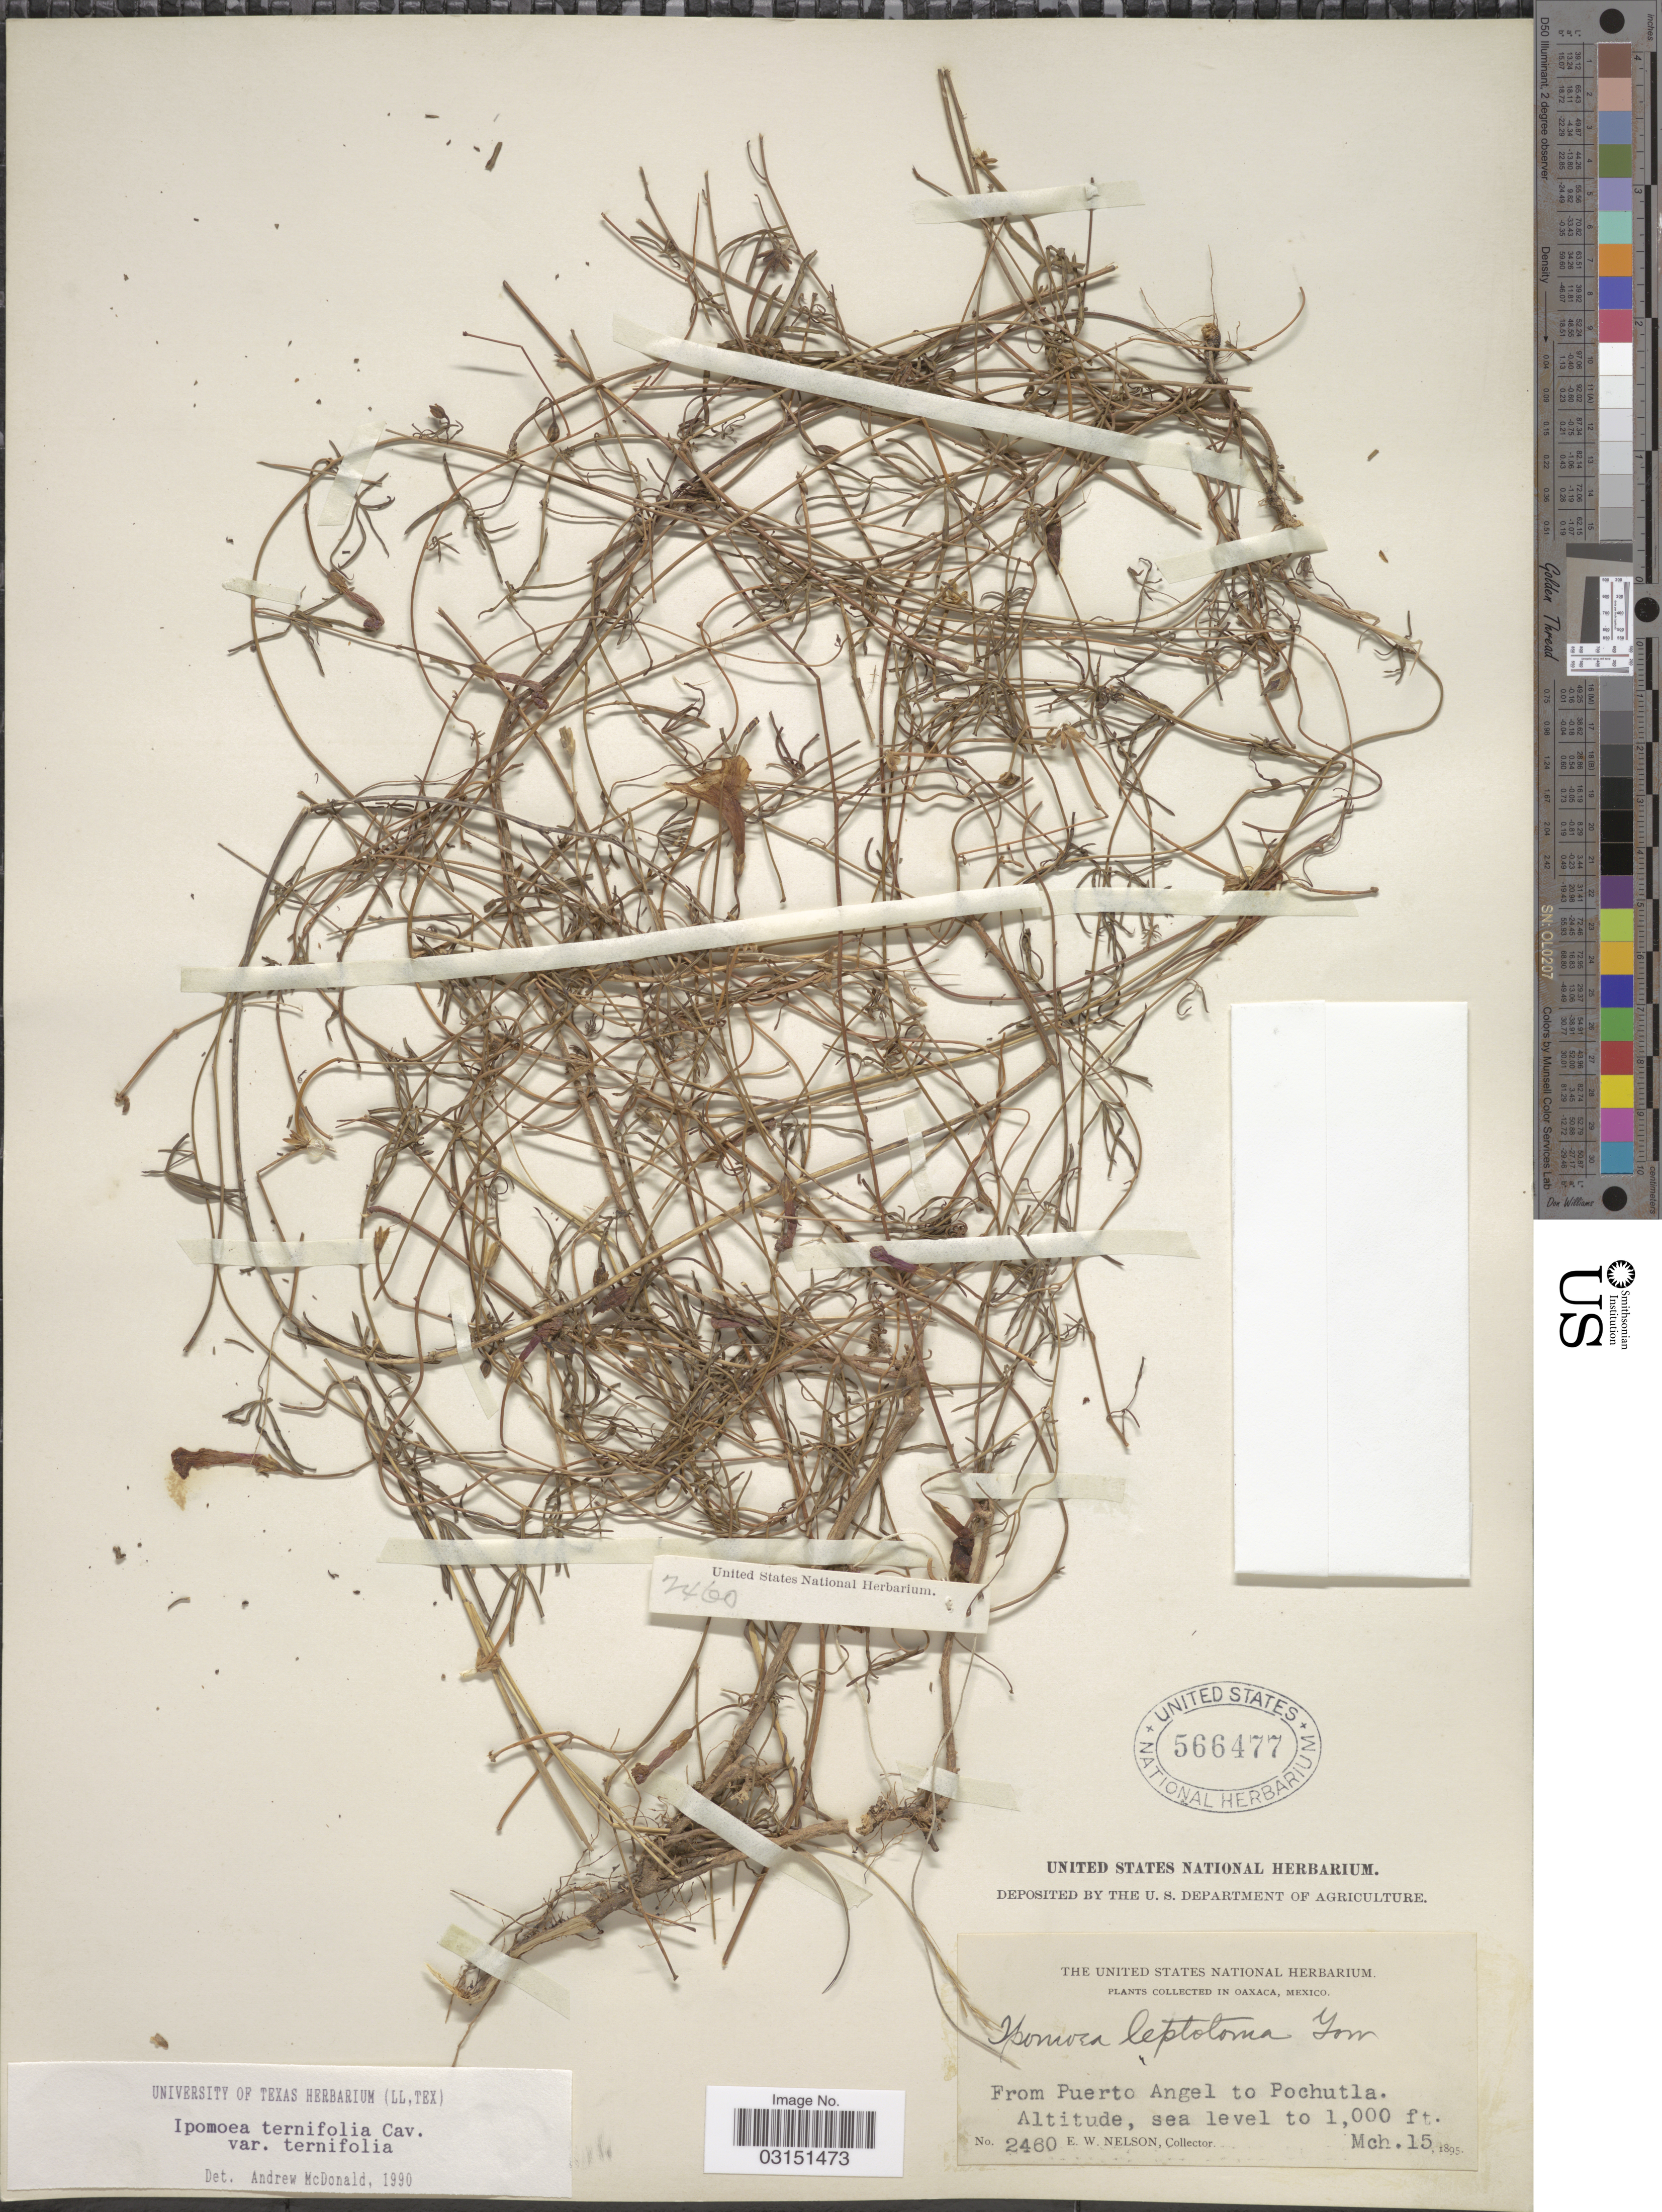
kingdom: Plantae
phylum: Tracheophyta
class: Magnoliopsida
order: Solanales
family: Convolvulaceae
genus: Ipomoea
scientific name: Ipomoea ternifolia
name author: Cav.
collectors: E. W. Nelson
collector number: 2460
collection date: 1895-03-15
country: Mexico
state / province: Oaxaca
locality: From Puerto Angel to Pochutla.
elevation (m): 0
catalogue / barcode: US 566477